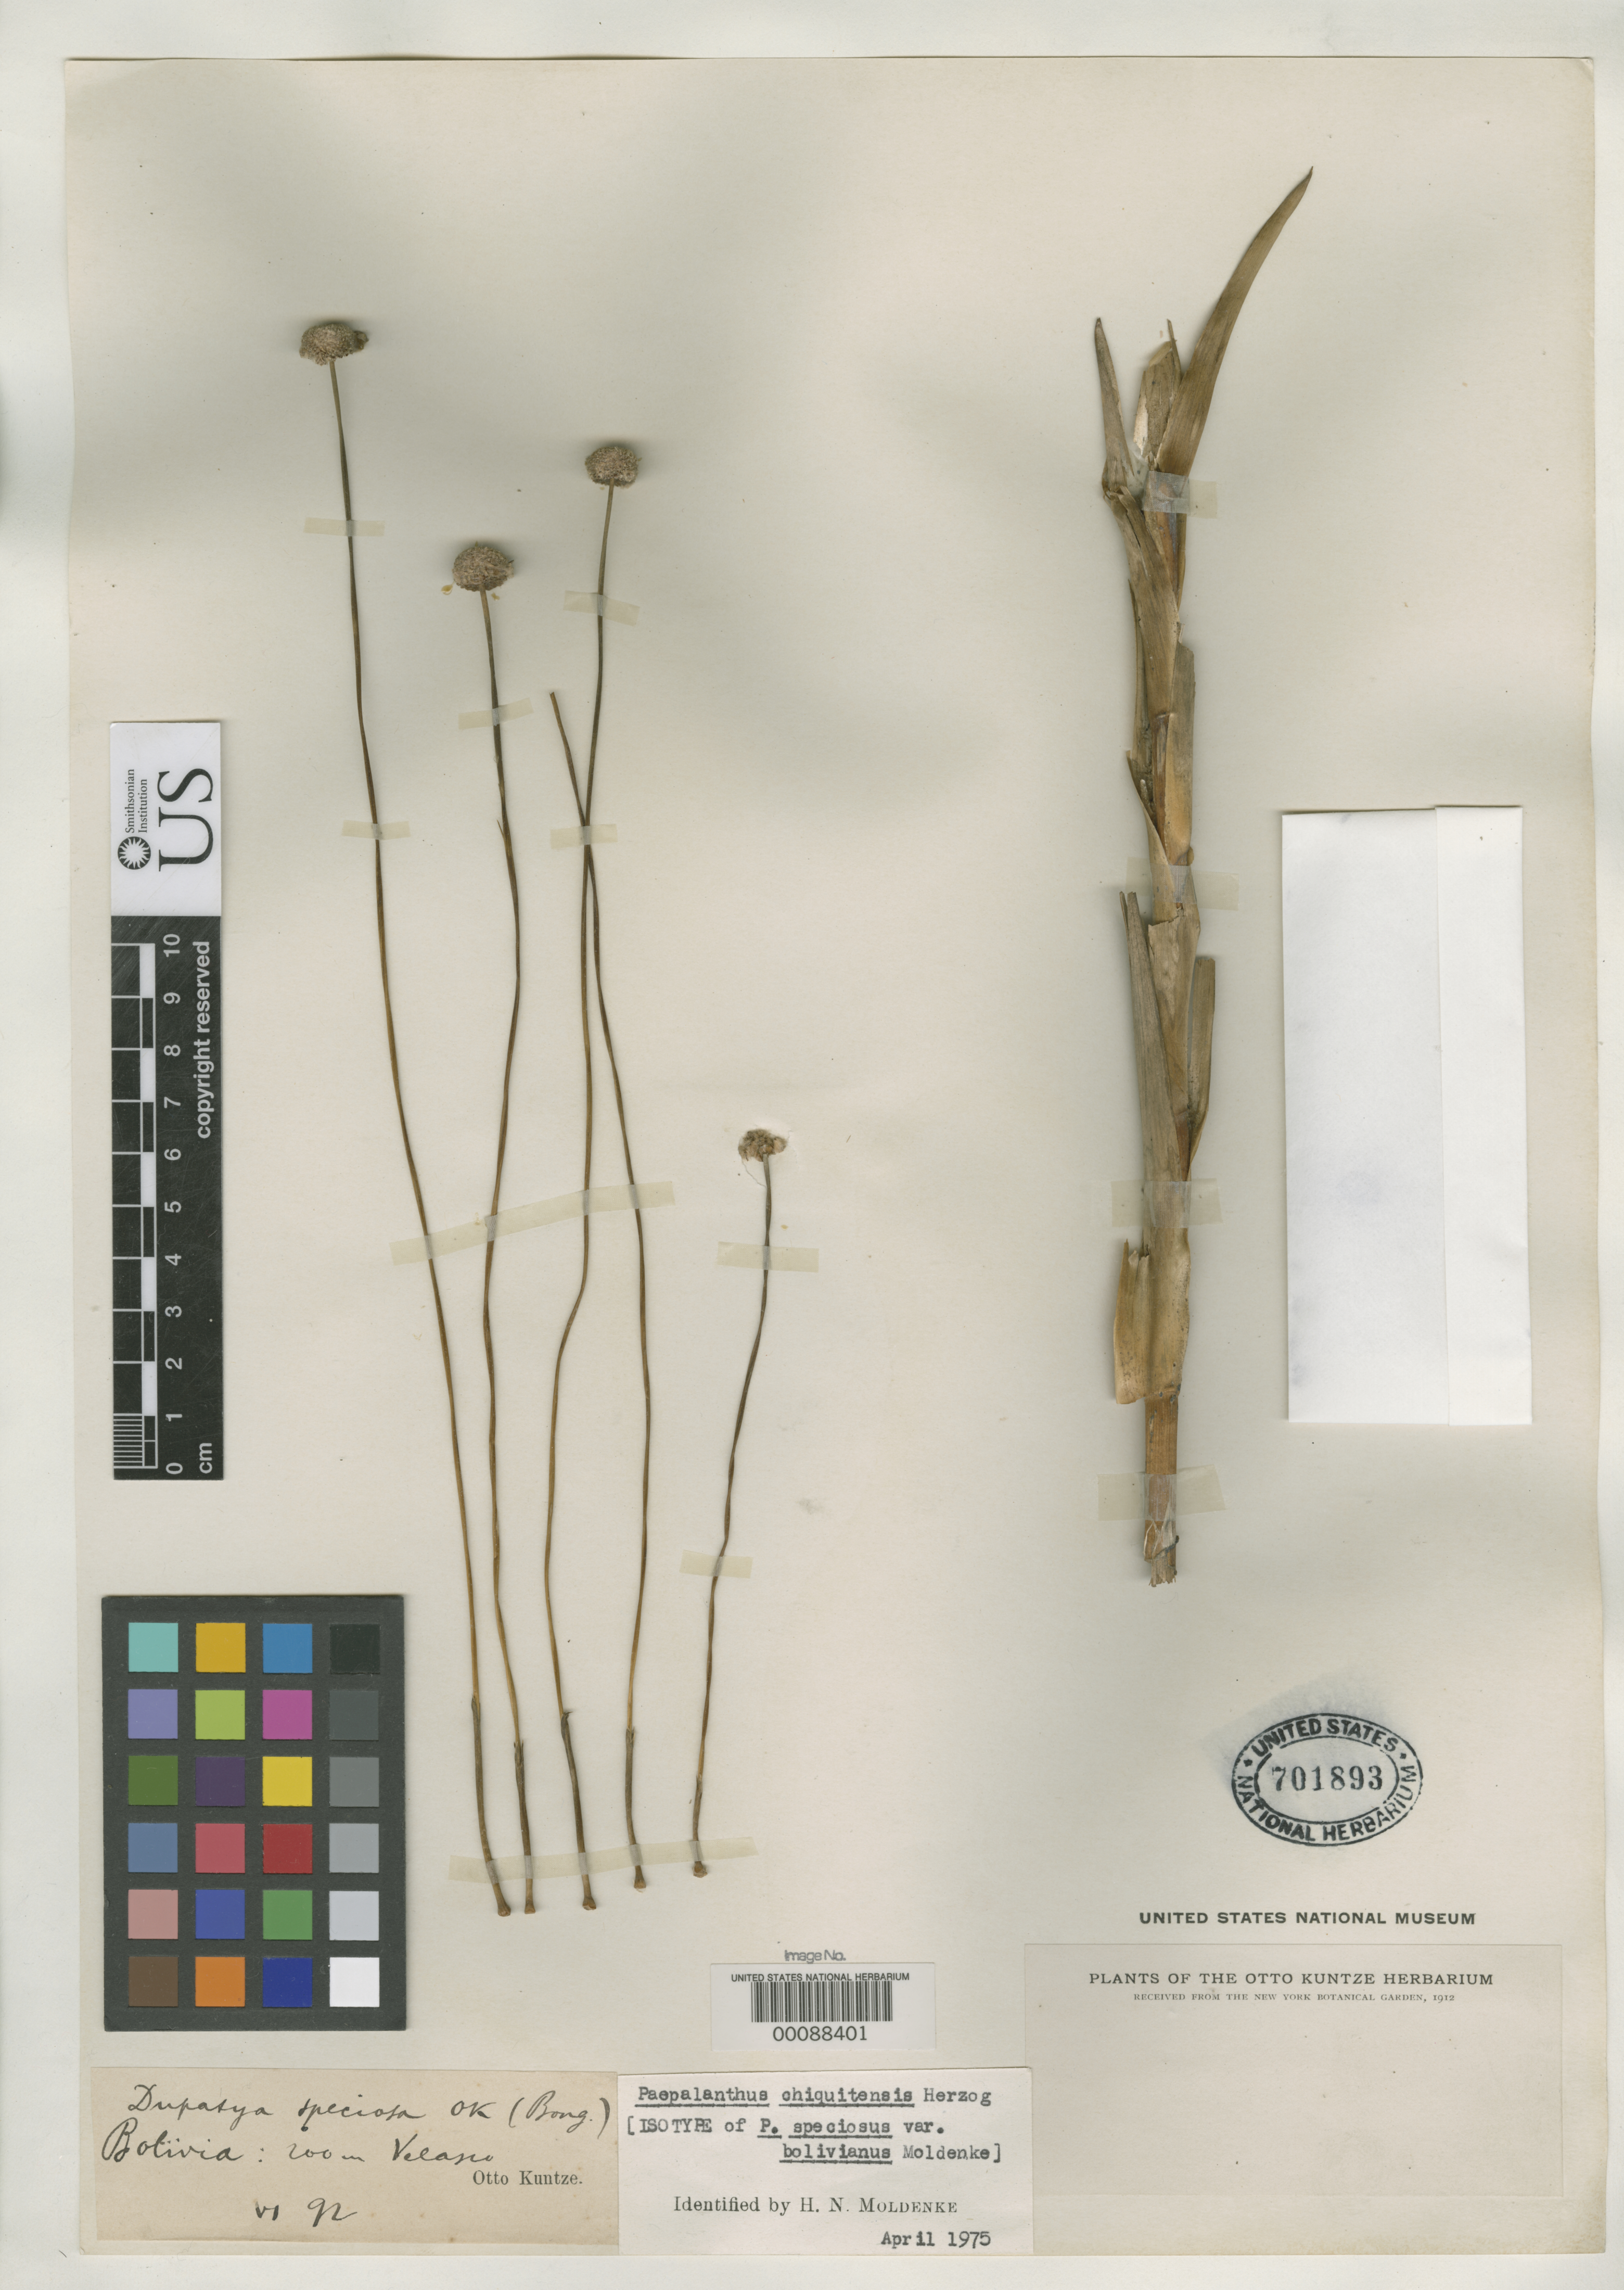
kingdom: Plantae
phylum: Tracheophyta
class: Liliopsida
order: Poales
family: Eriocaulaceae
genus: Paepalanthus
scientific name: Paepalanthus speciosus var. bolivianus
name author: Moldenke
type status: Isotype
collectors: C.E.O. Kuntze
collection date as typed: Jul 1892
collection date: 1892-07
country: Bolivia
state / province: Santa Cruz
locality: Near Velasco.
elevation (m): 200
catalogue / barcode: US 701893